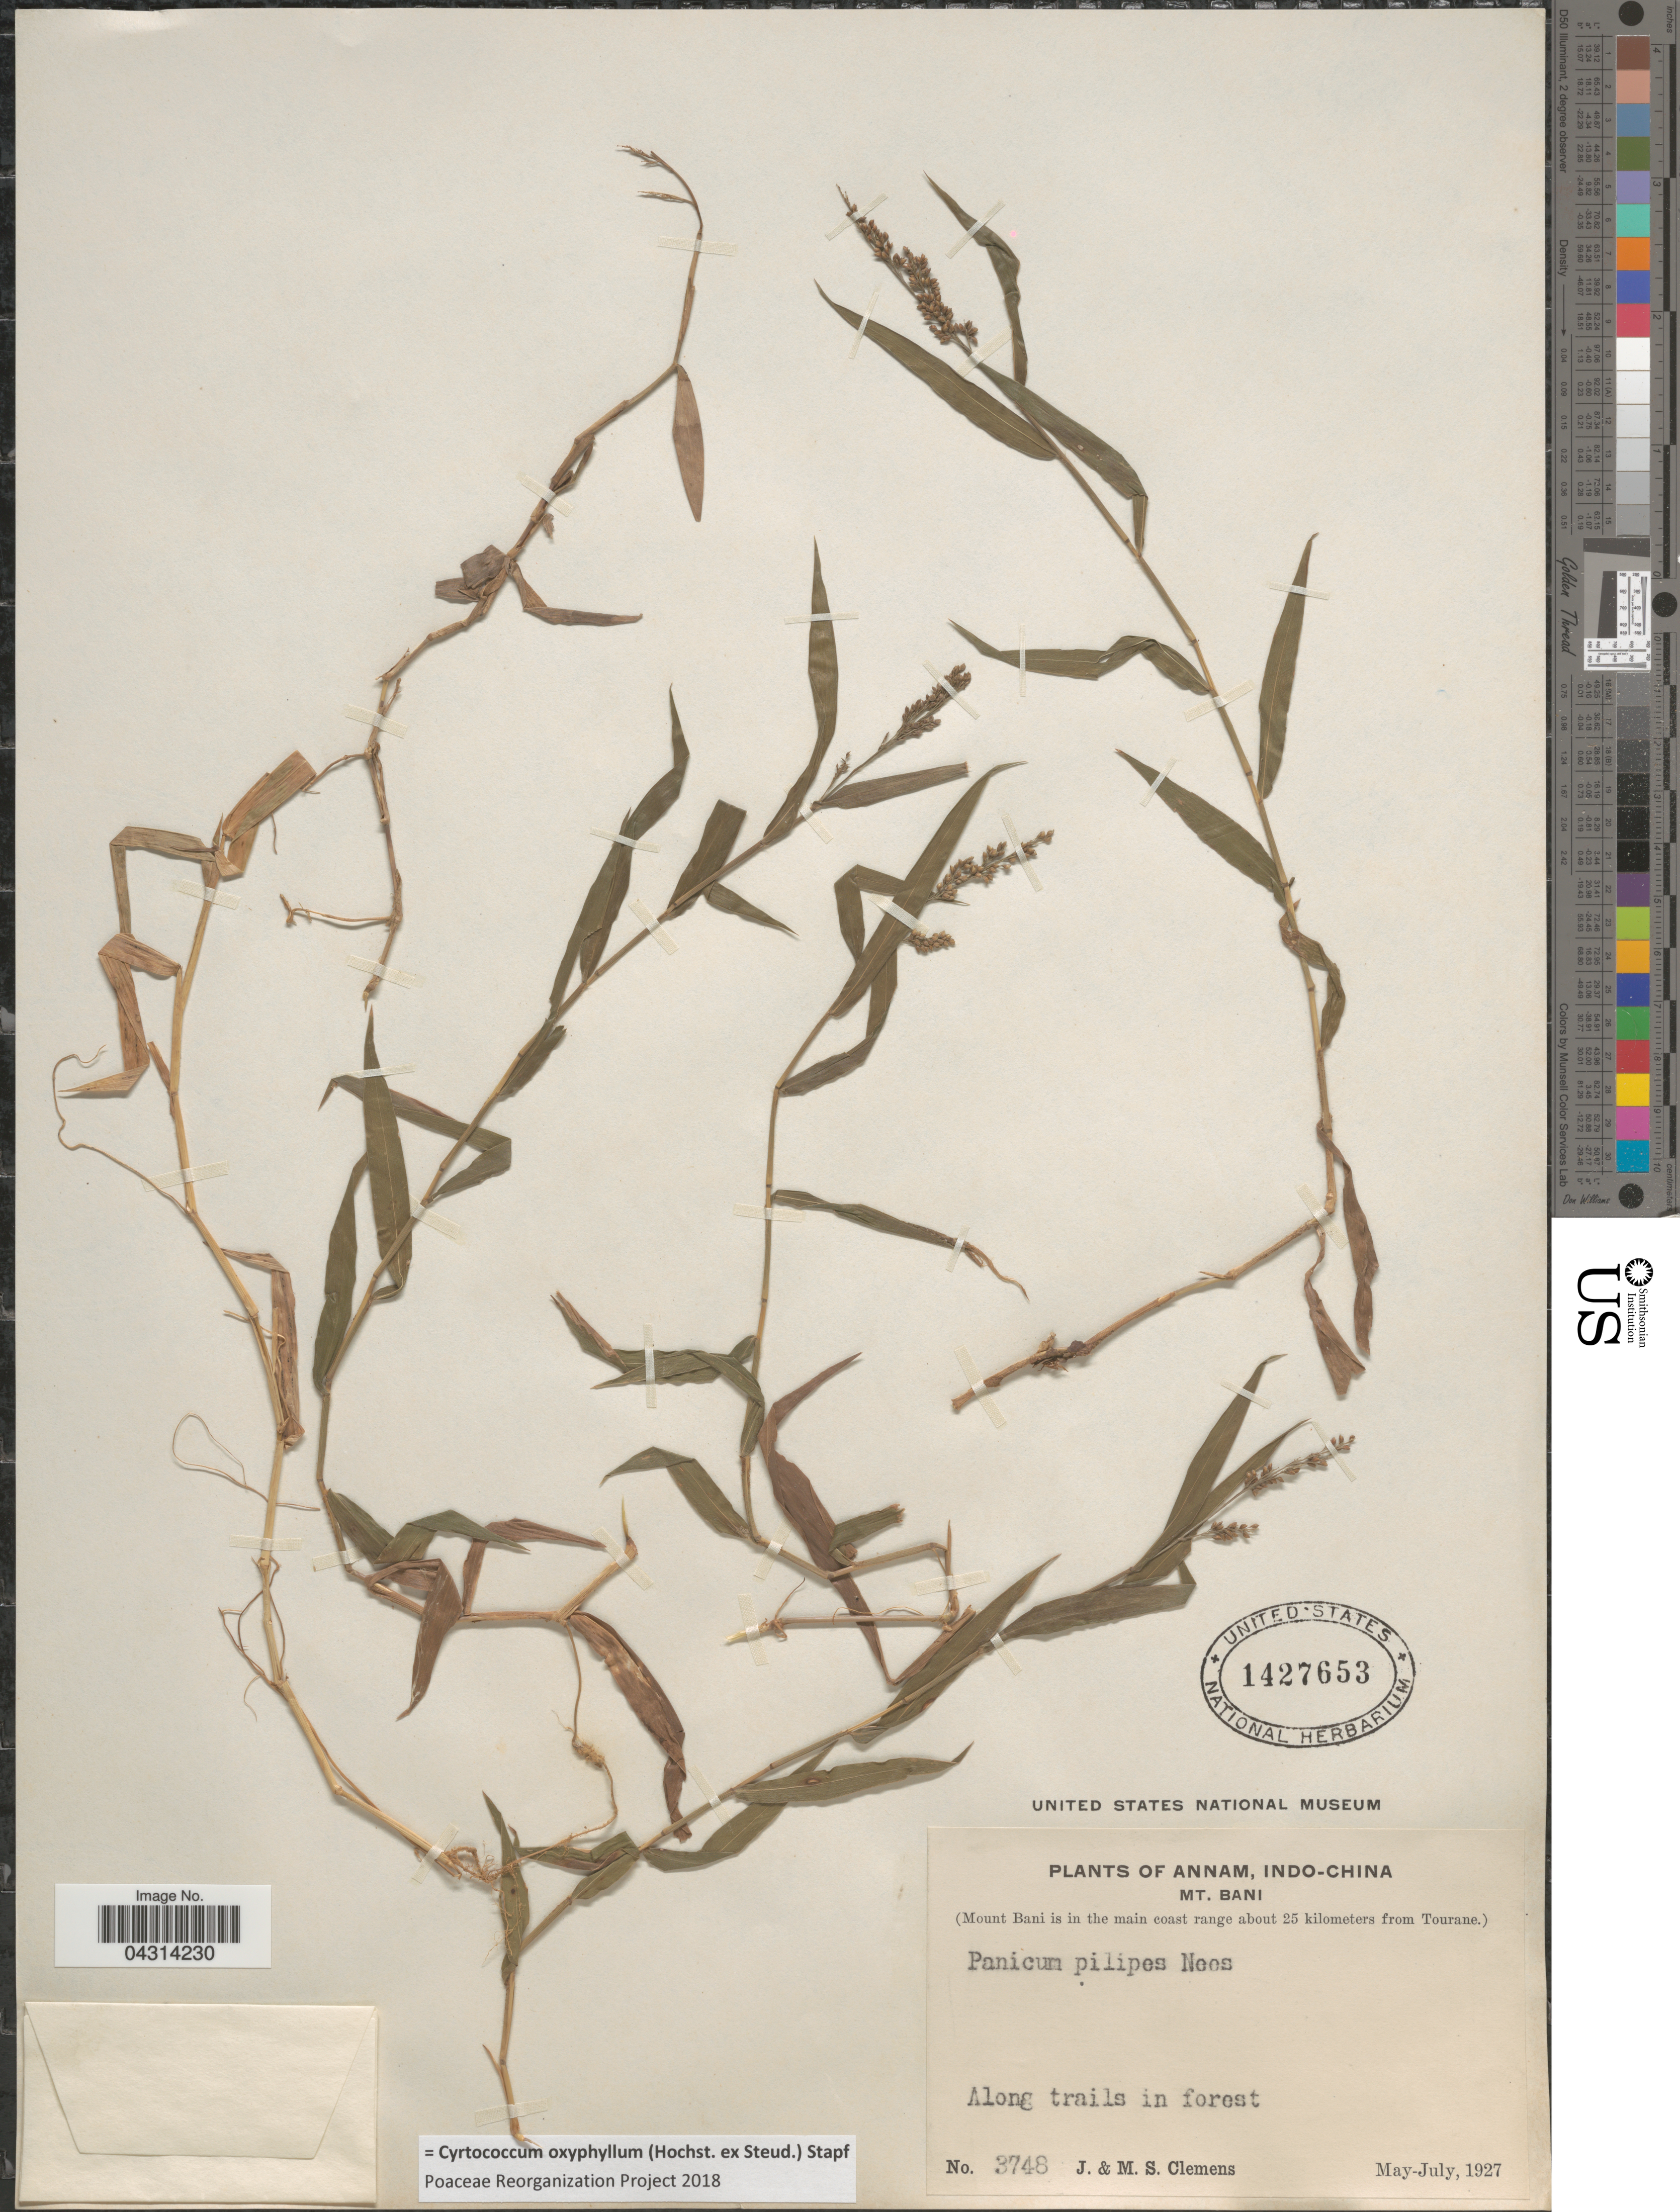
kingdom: Plantae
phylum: Tracheophyta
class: Liliopsida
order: Poales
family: Poaceae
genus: Cyrtococcum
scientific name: Cyrtococcum oxyphyllum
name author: (Steud.) Stapf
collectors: J. Clemens & M. S. Clemens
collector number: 3748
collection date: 1927-05/1927-07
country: Vietnam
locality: Annam, Indo-China. Mt. Bani. (Mount Bani is in the main coast range about 25 kilometers from Tourane). Along trails in forest.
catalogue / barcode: US 1427653